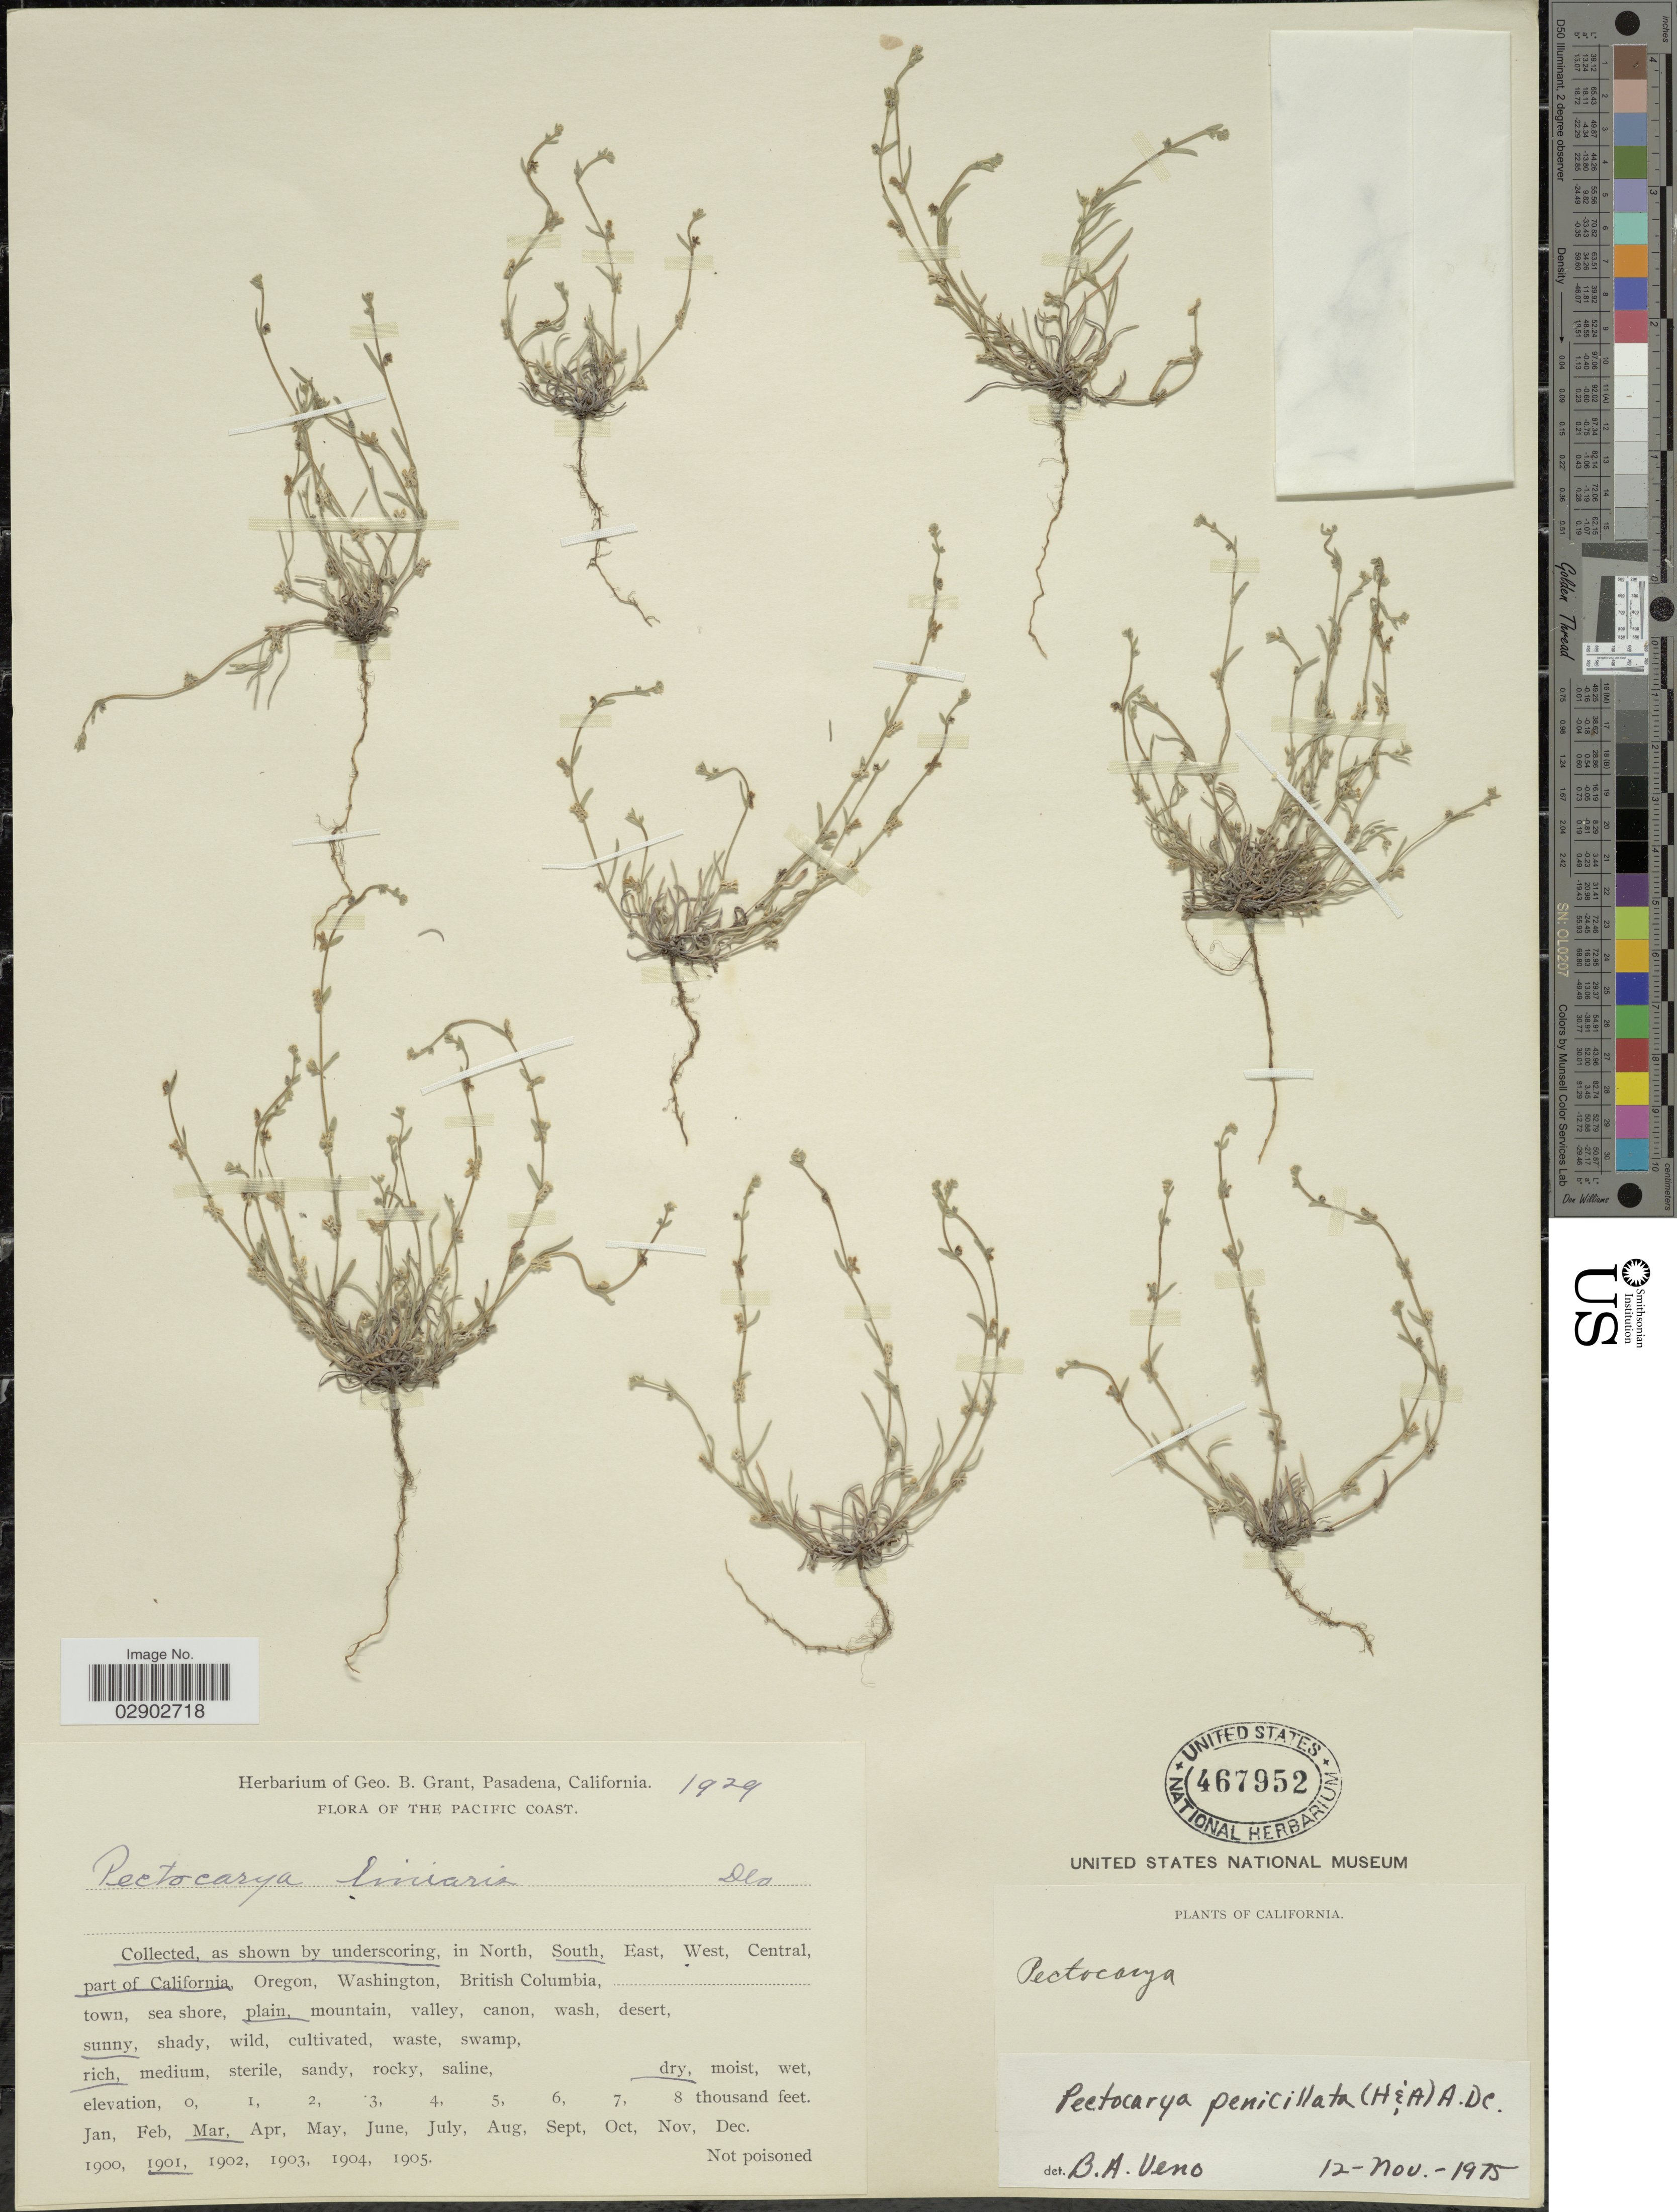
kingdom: Plantae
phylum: Tracheophyta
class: Magnoliopsida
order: Boraginales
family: Boraginaceae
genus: Pectocarya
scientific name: Pectocarya penicillata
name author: Hook. & Arn.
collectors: ex herb. Geo. B. Grant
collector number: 1929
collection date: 1901-03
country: United States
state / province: California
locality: South part of California.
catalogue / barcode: US 467952